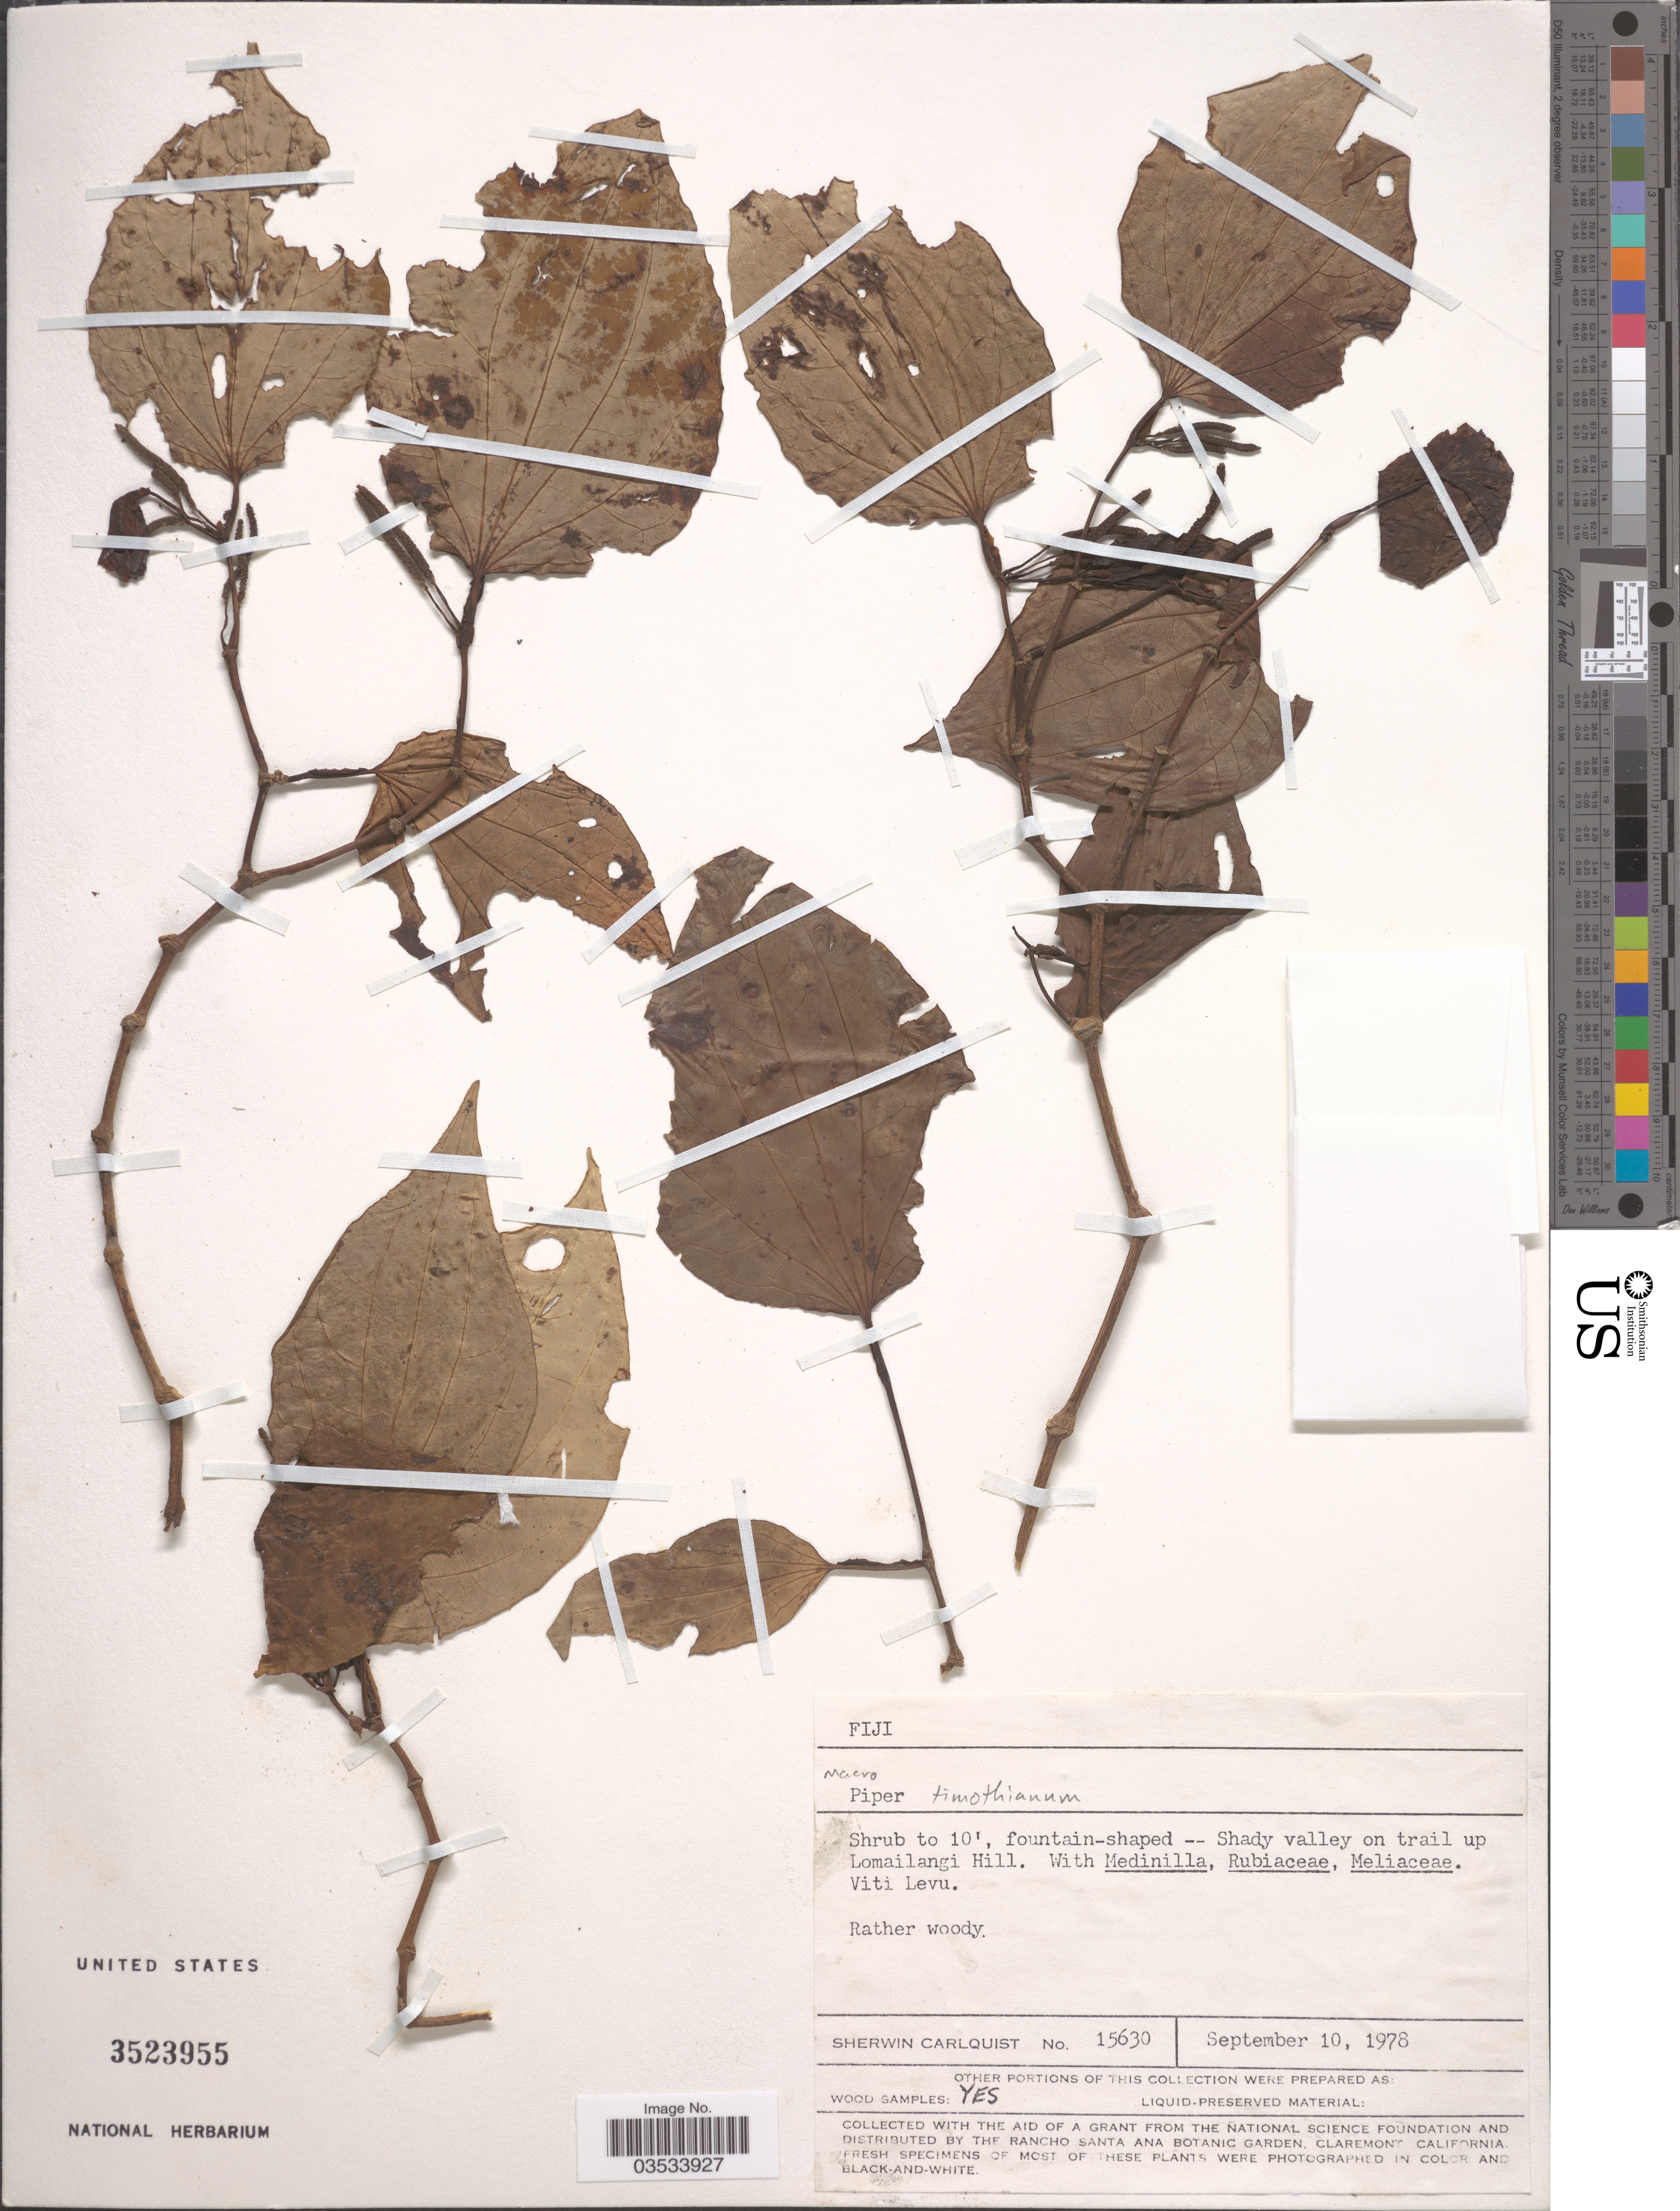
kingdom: Plantae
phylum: Tracheophyta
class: Magnoliopsida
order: Piperales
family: Piperaceae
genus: Piper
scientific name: Piper timothianum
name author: A.C. Sm.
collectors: S. Carlquist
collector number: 15630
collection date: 1978-09-10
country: Fiji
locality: Shady valley on trail up Lomailangi Hill.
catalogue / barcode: US 3523955